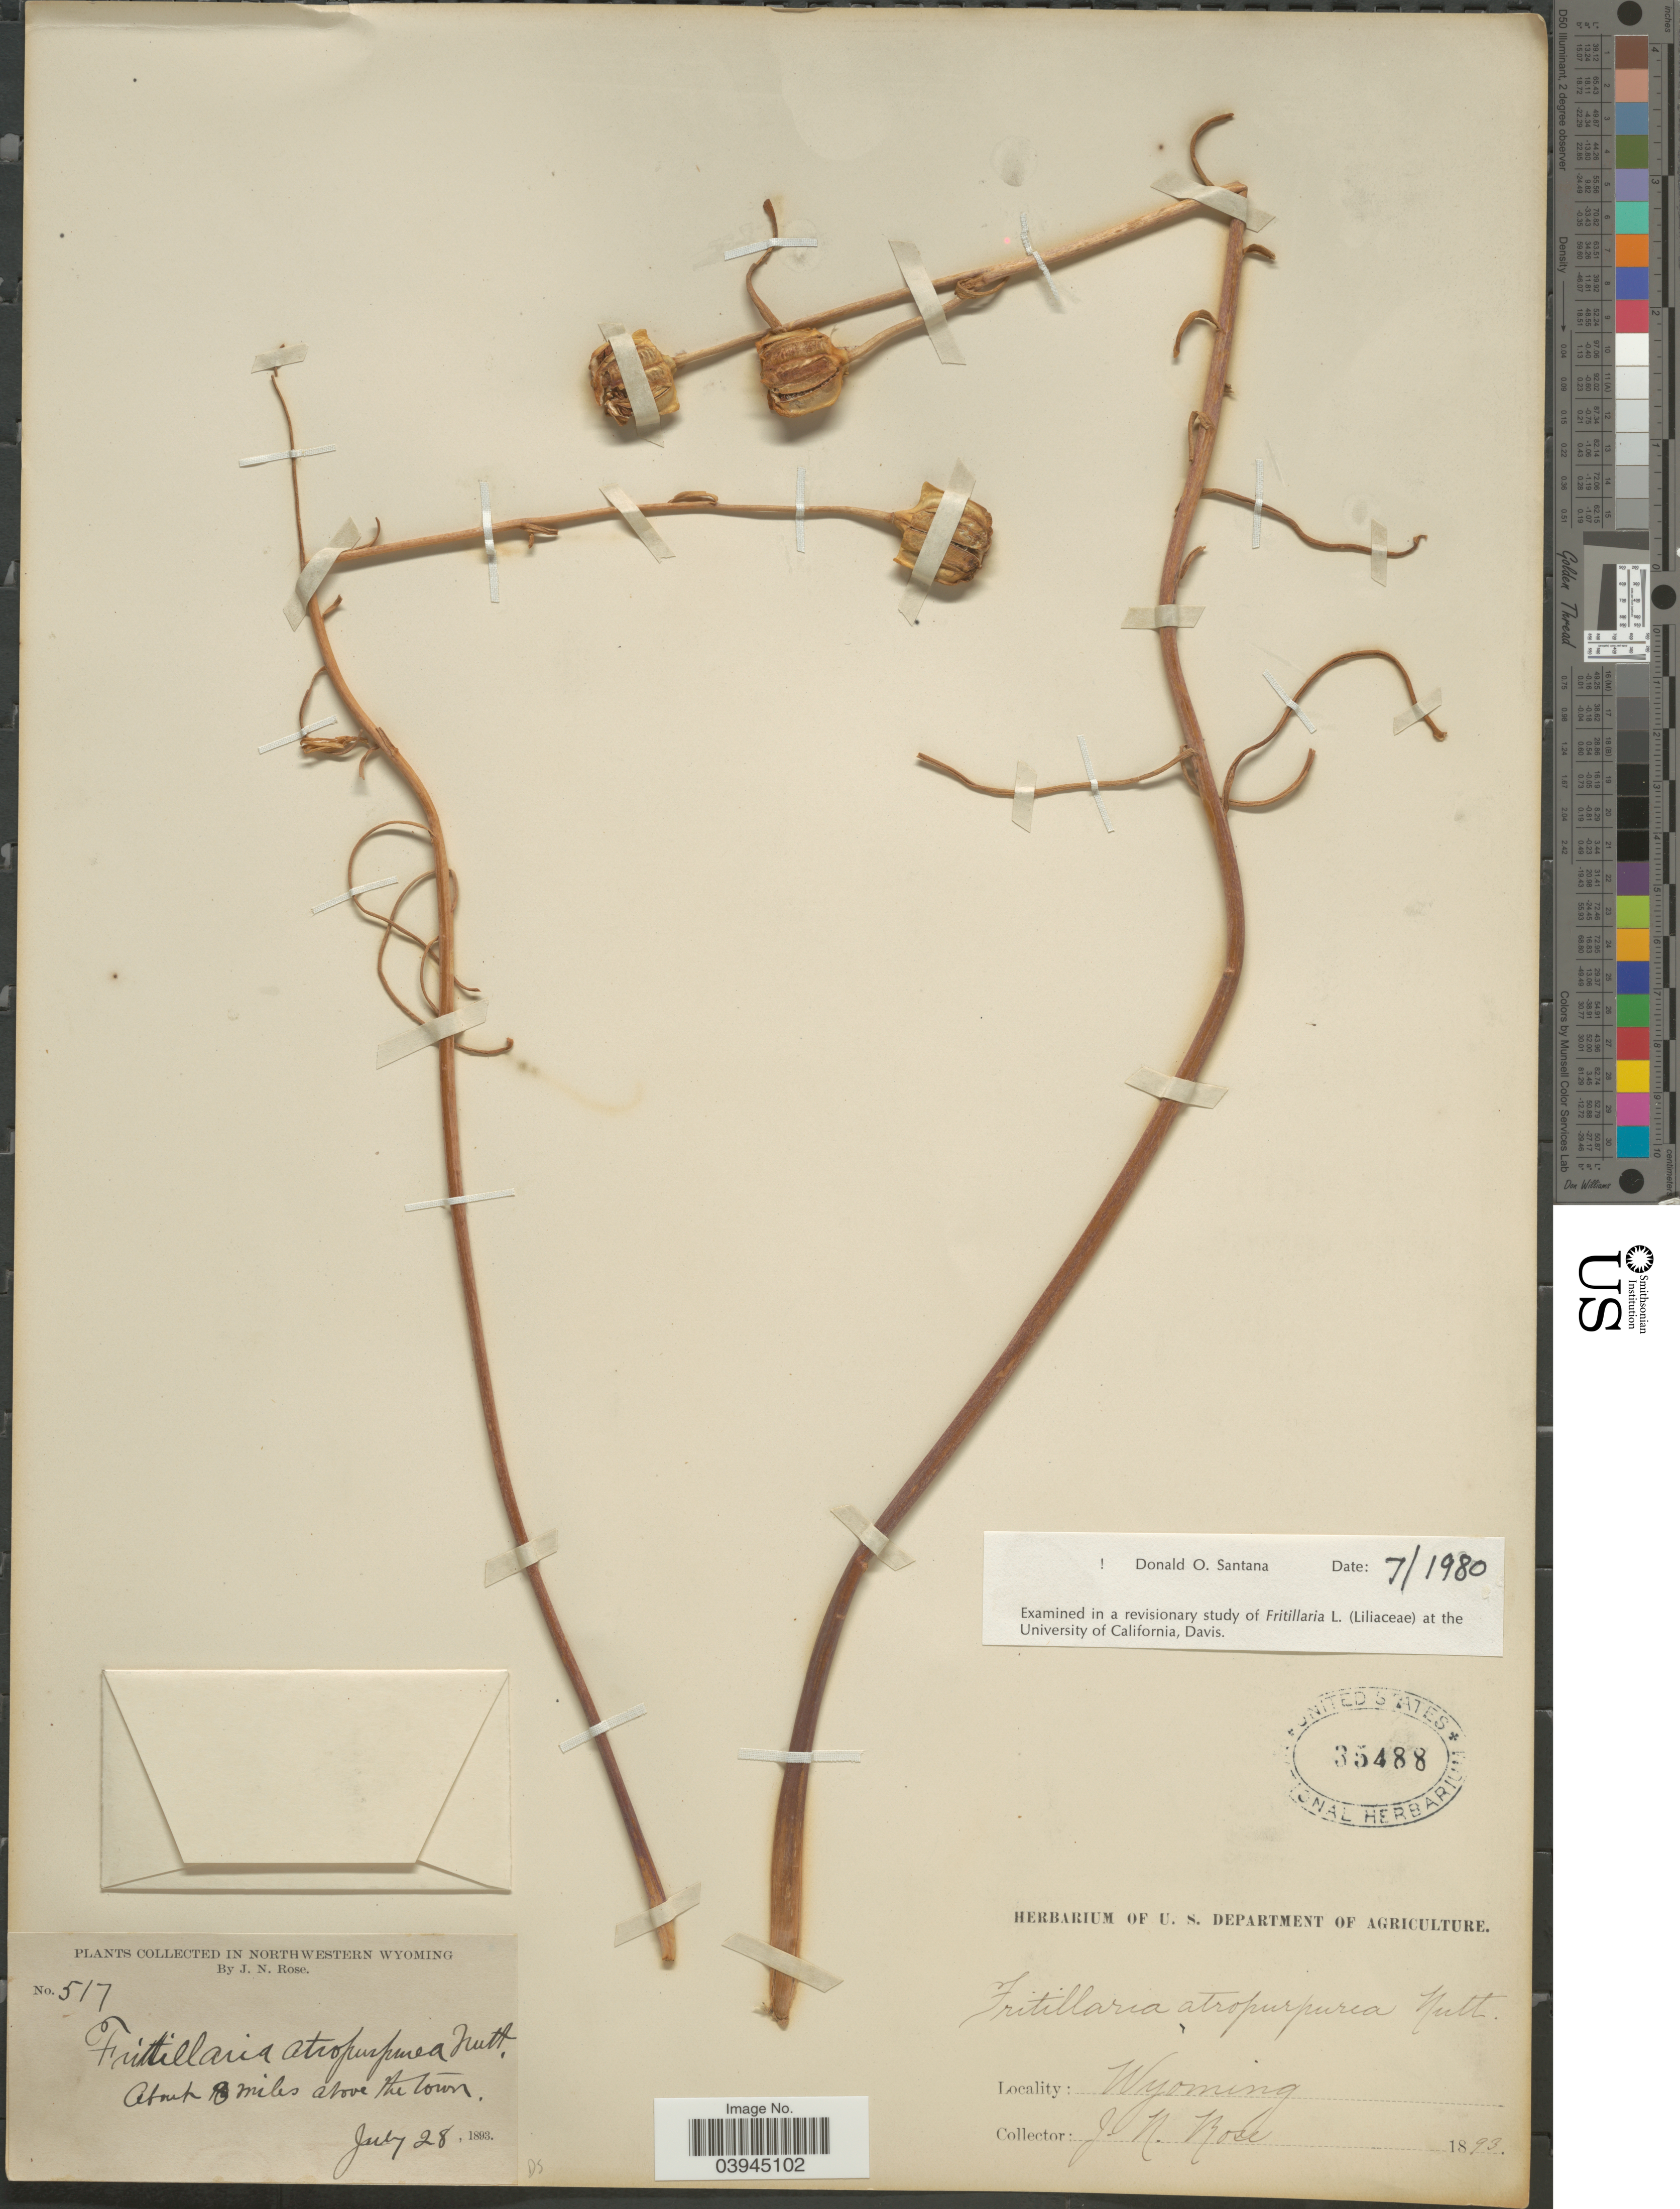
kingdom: Plantae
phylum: Tracheophyta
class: Liliopsida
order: Liliales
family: Liliaceae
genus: Fritillaria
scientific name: Fritillaria atropurpurea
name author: Nutt.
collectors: J. N. Rose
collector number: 517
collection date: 1893-07-28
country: United States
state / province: Wyoming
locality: Northwestern Wyoming. About 8 miles above the town.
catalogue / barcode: US 35488